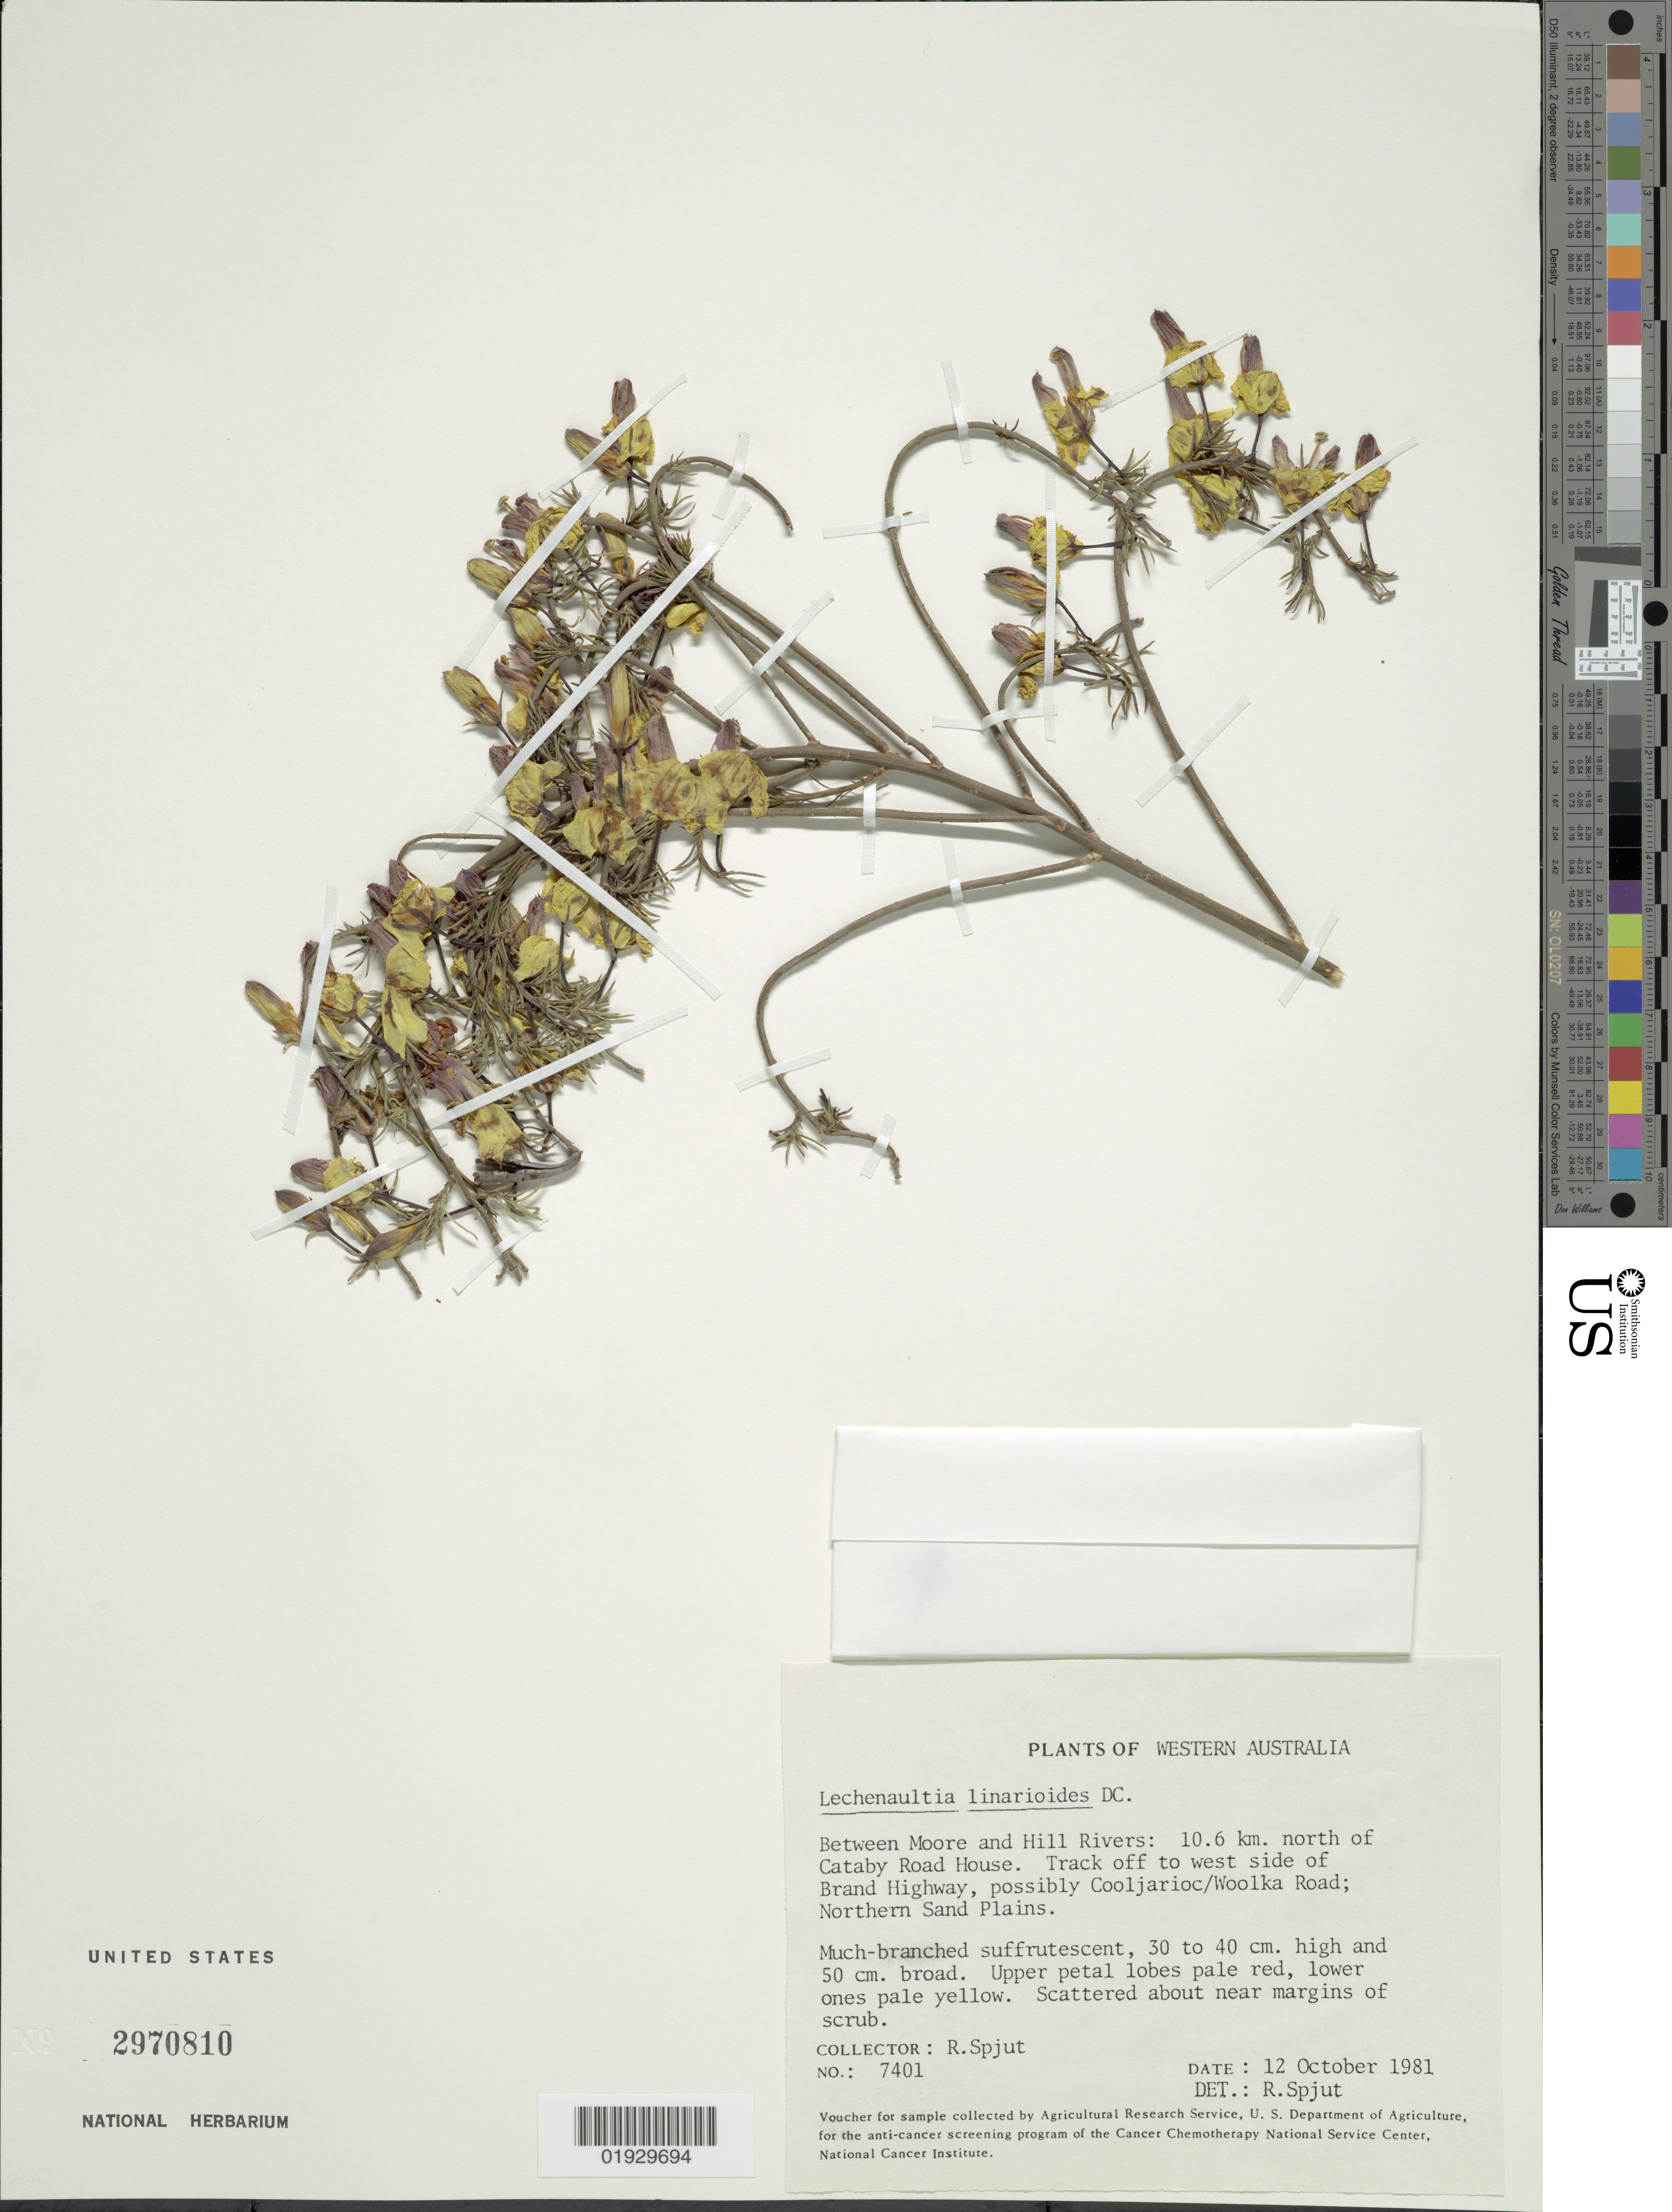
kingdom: Plantae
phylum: Tracheophyta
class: Magnoliopsida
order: Asterales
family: Goodeniaceae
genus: Leschenaultia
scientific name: Leschenaultia longiloba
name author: F. Muell.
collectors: R. Spjut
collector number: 7401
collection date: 1981-10-12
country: Australia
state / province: Western Australia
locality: Between Moore and Hill Rivers: 10.6 km. north of Cataby Road House. Track off to west side of Brand Highway, possibly Cooljarioc/Woolka Road; Northern Sand Plains.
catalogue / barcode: US 2970810